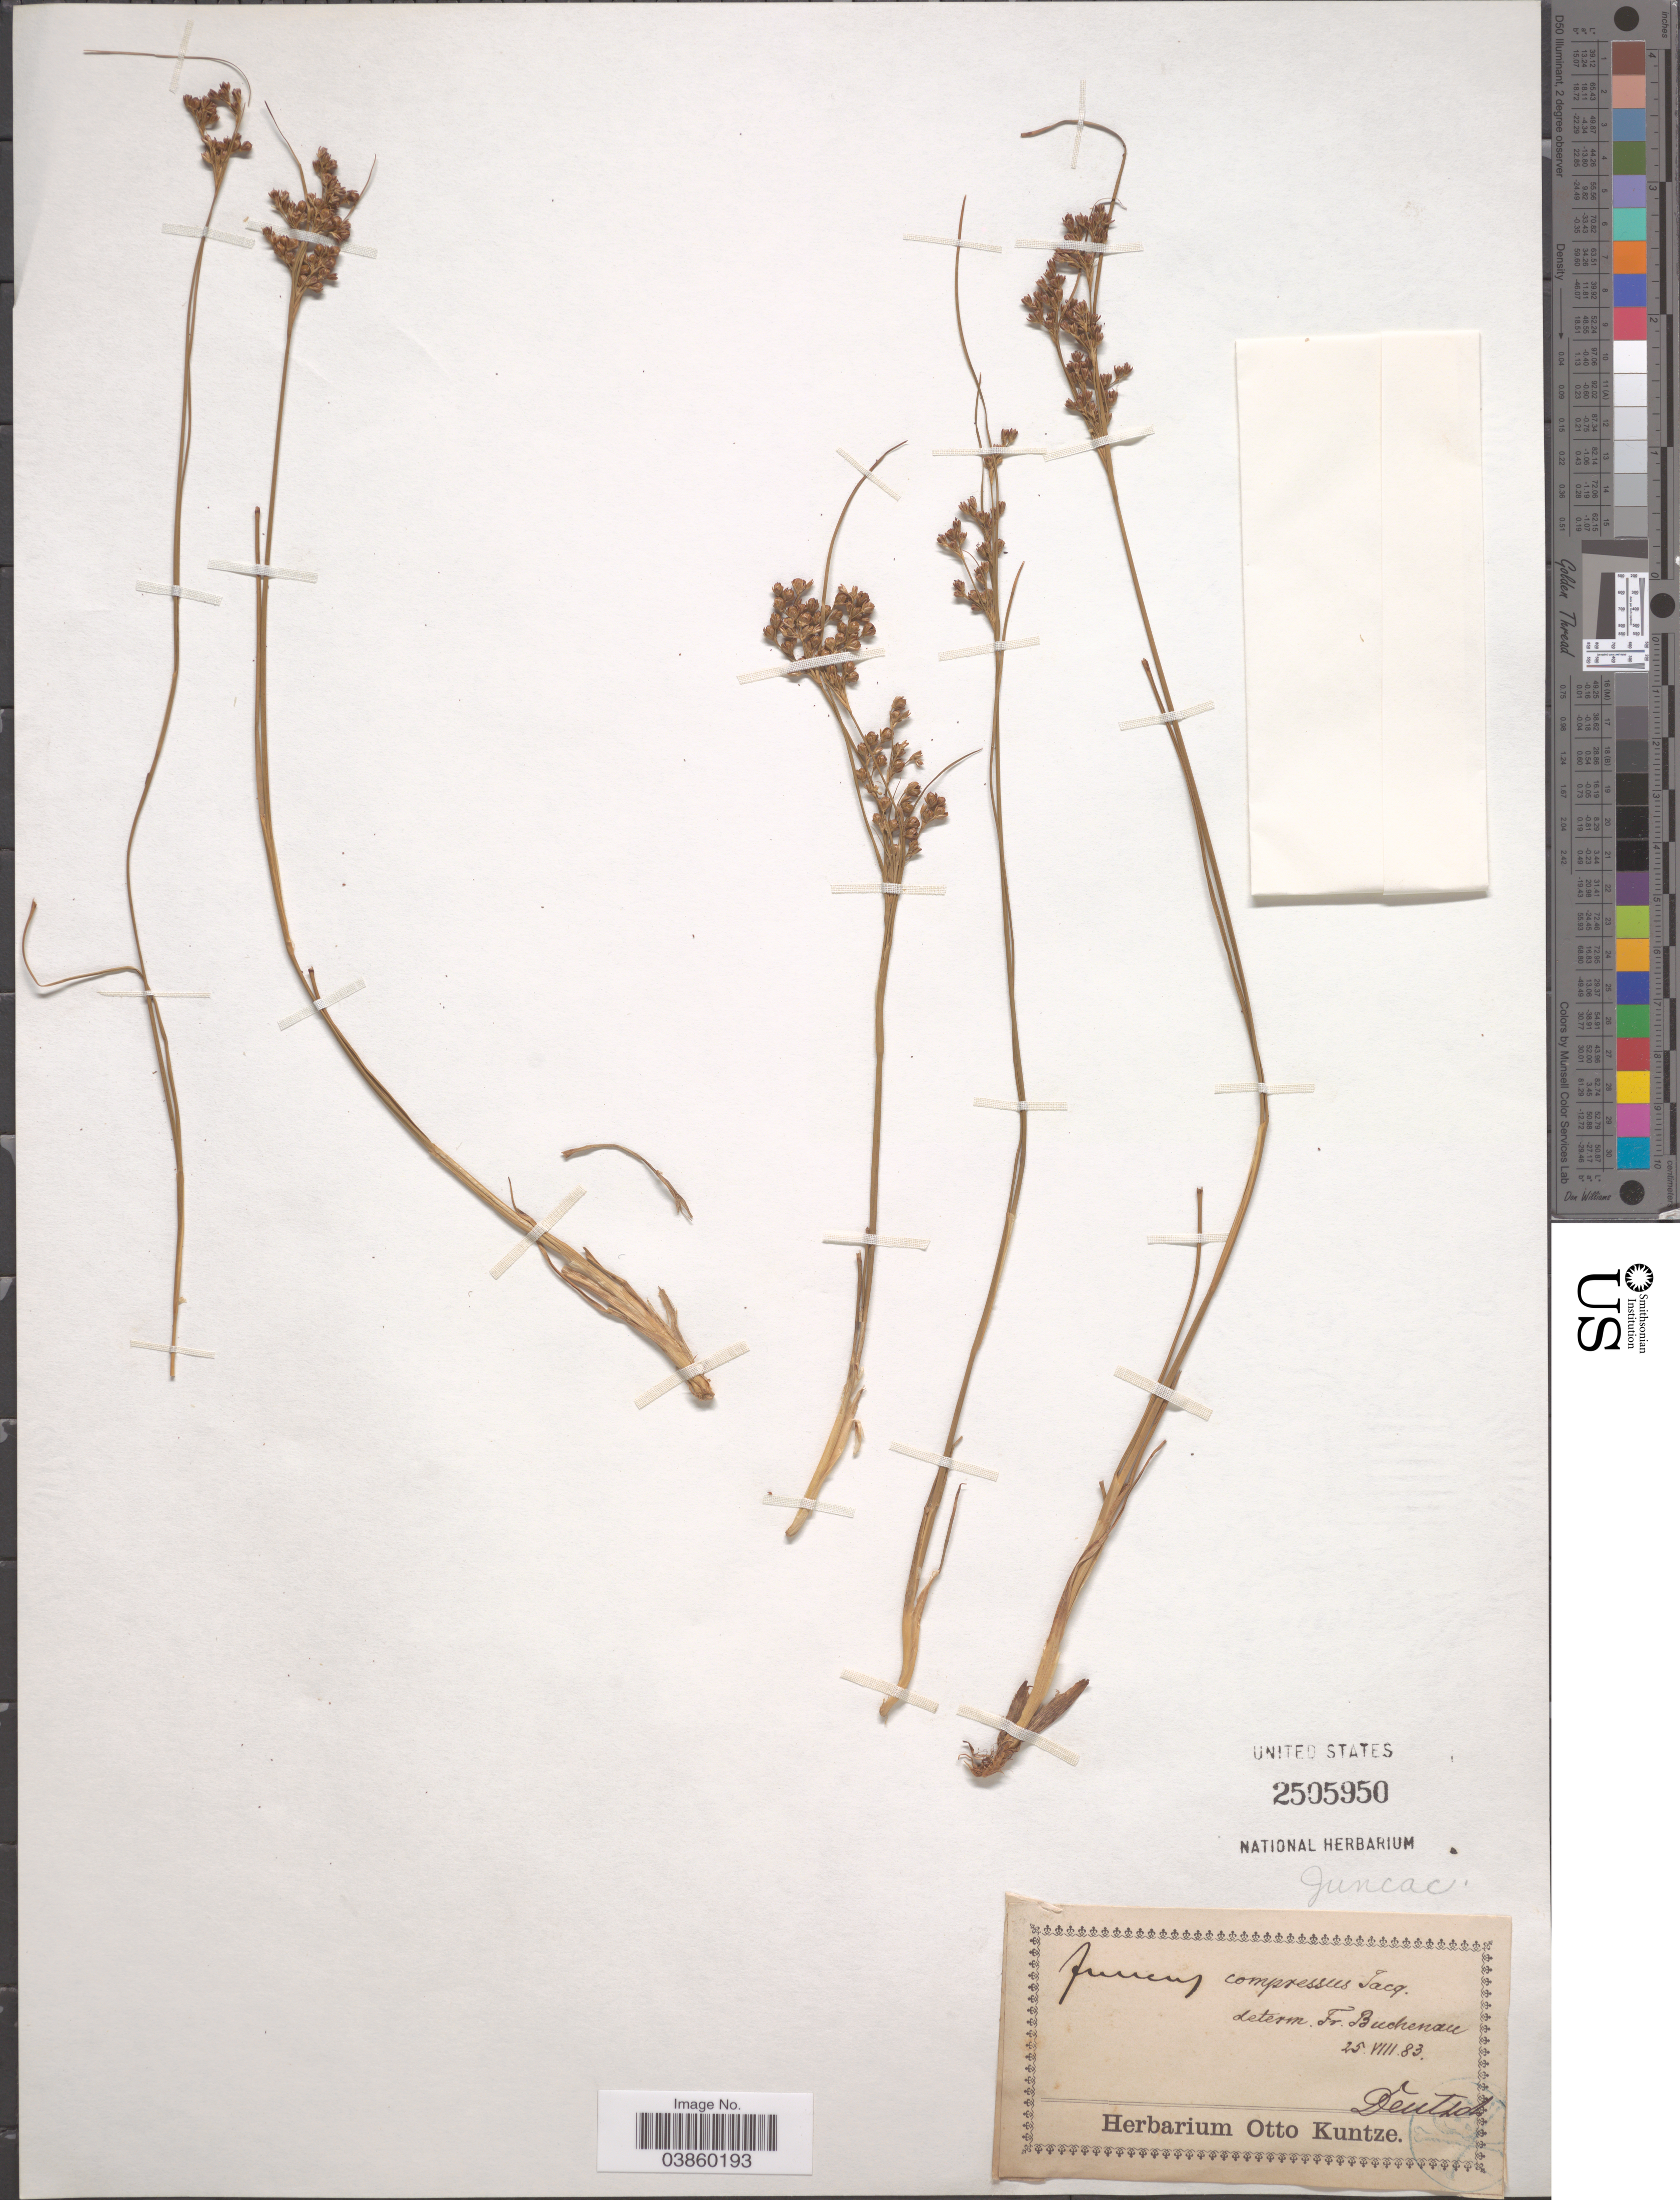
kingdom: Plantae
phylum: Tracheophyta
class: Liliopsida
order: Poales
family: Juncaceae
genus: Juncus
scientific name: Juncus compressus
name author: Jacq.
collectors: ex herb. Otto Kuntze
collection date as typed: Transcribed d/m/y: 25/8/83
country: Germany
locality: Deutsch.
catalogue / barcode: US 2505950